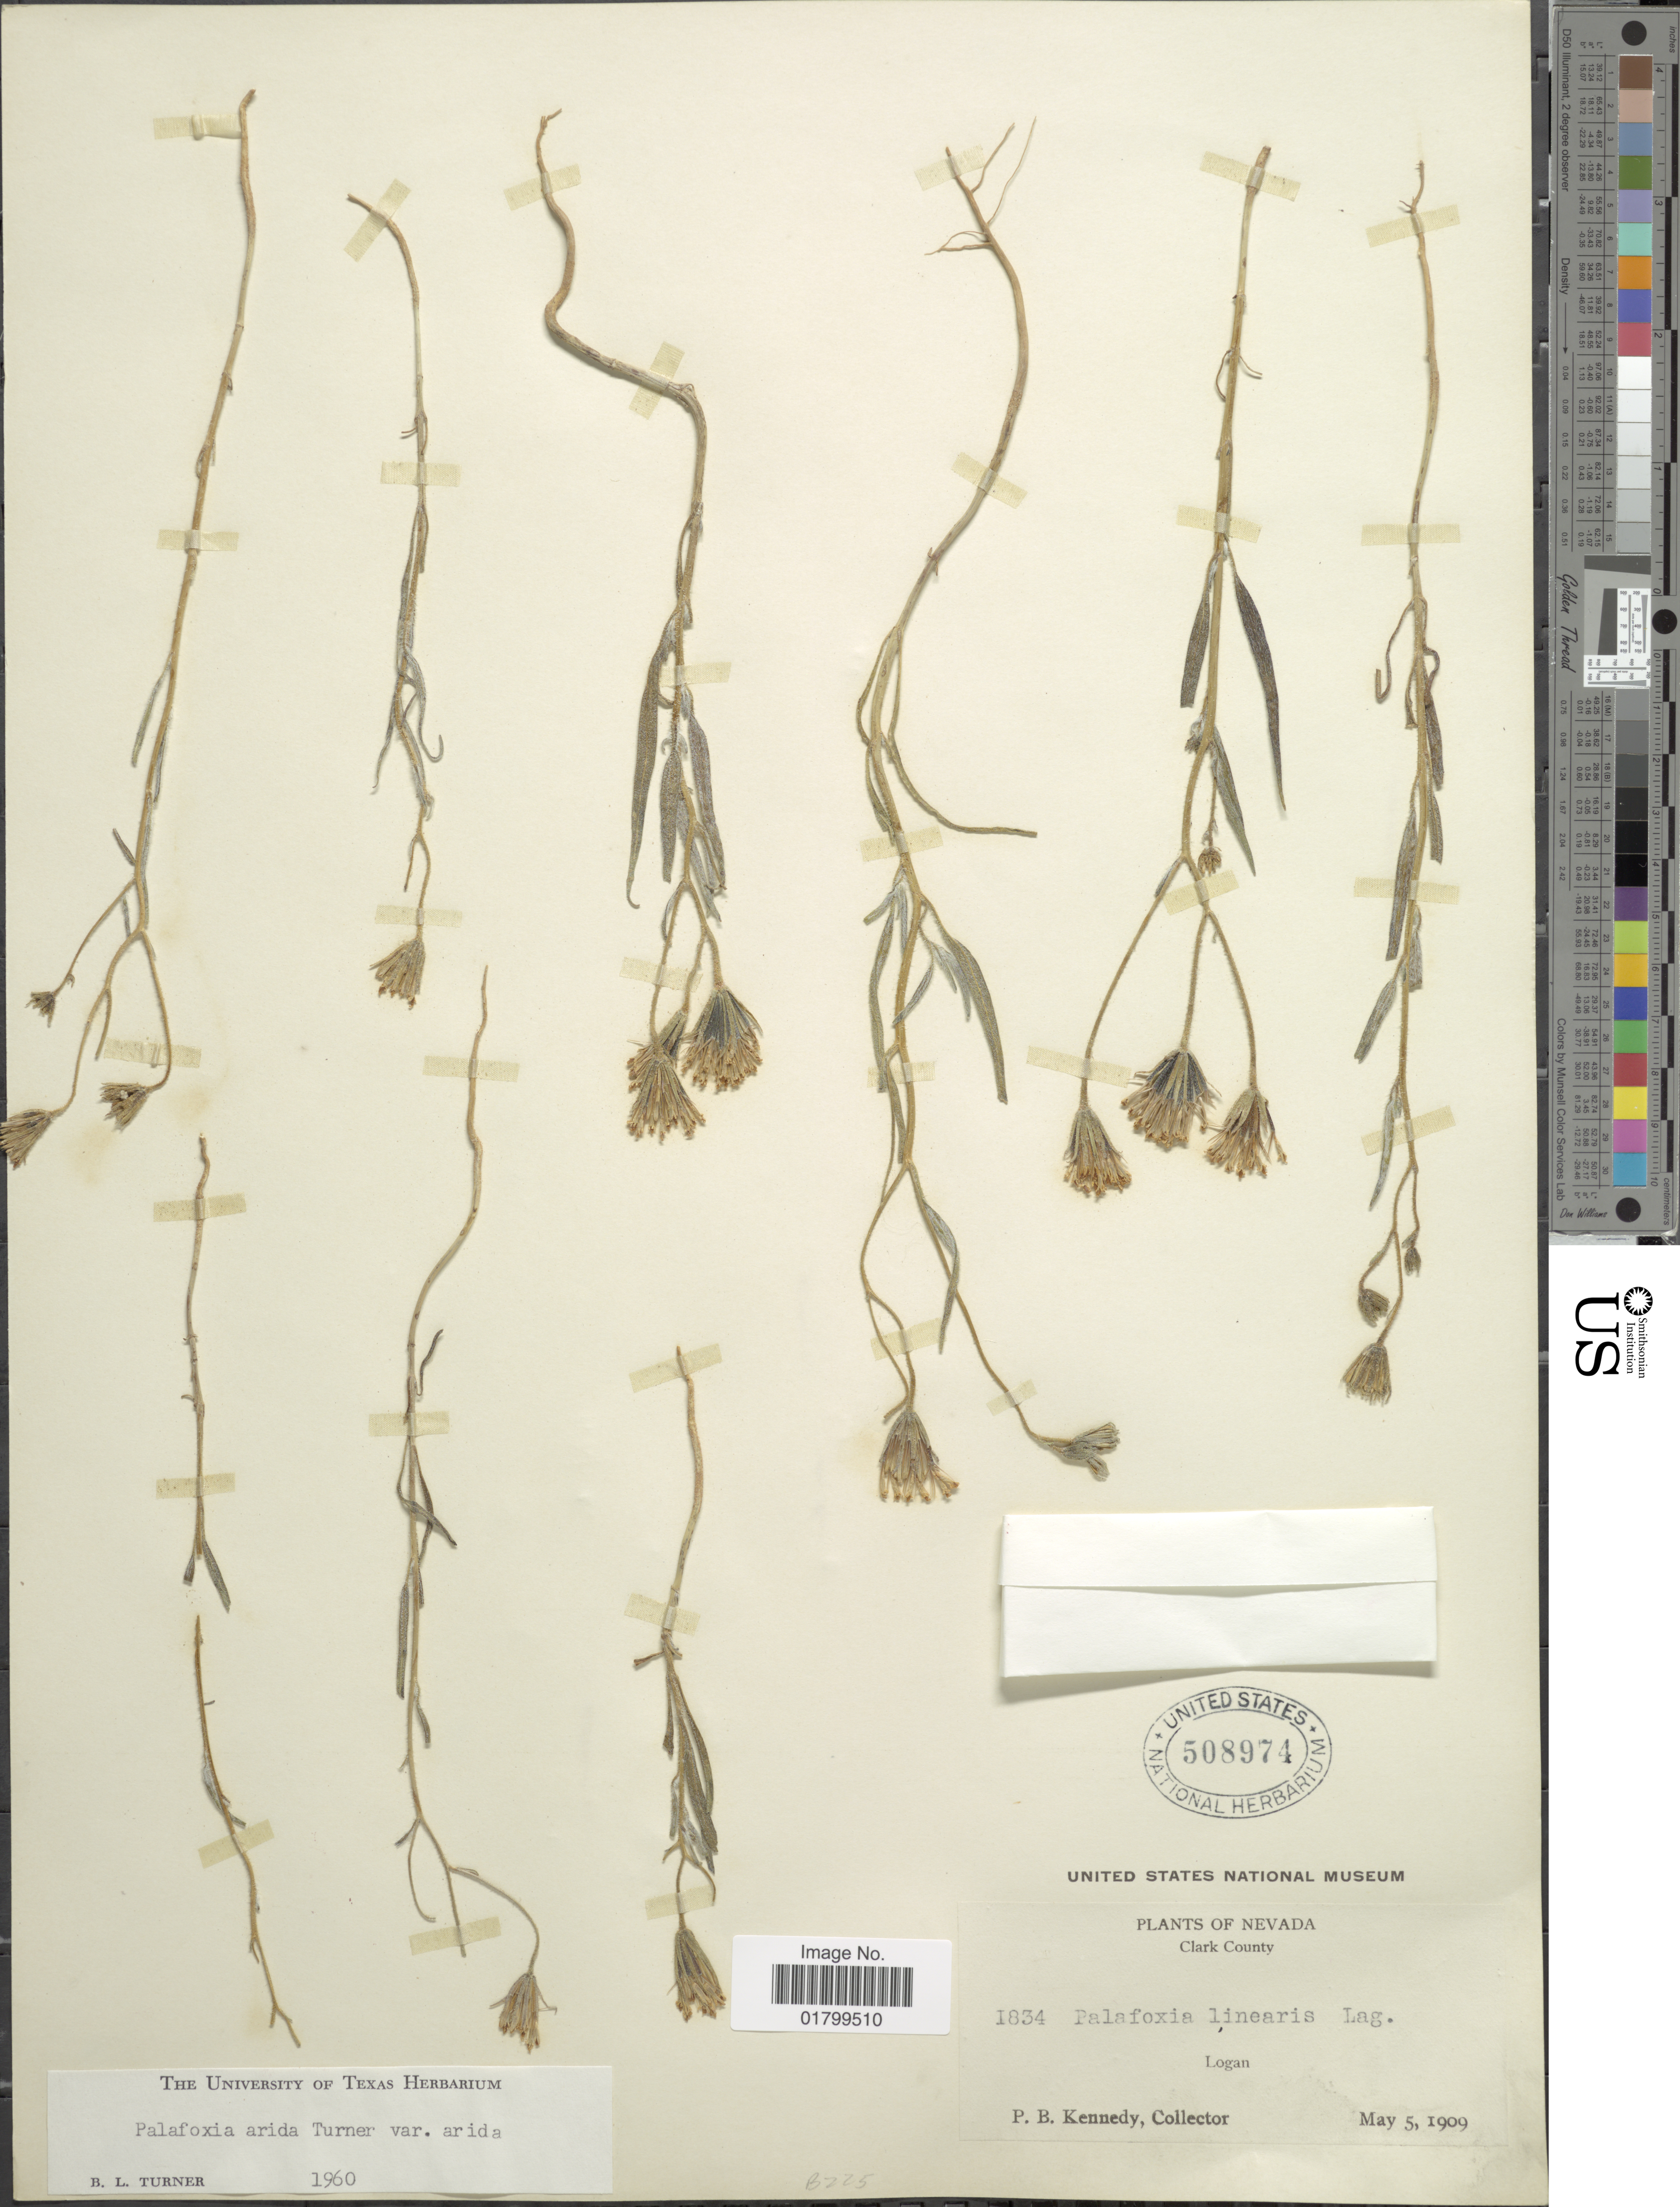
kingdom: Plantae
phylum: Tracheophyta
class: Magnoliopsida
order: Asterales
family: Asteraceae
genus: Palafoxia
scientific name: Palafoxia arida var. arida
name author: B.L. Turner & M.I. Morris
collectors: P. B. Kennedy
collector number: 1834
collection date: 1909-05-05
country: United States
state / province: Nevada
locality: Clark County, Logan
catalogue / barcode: US 508974